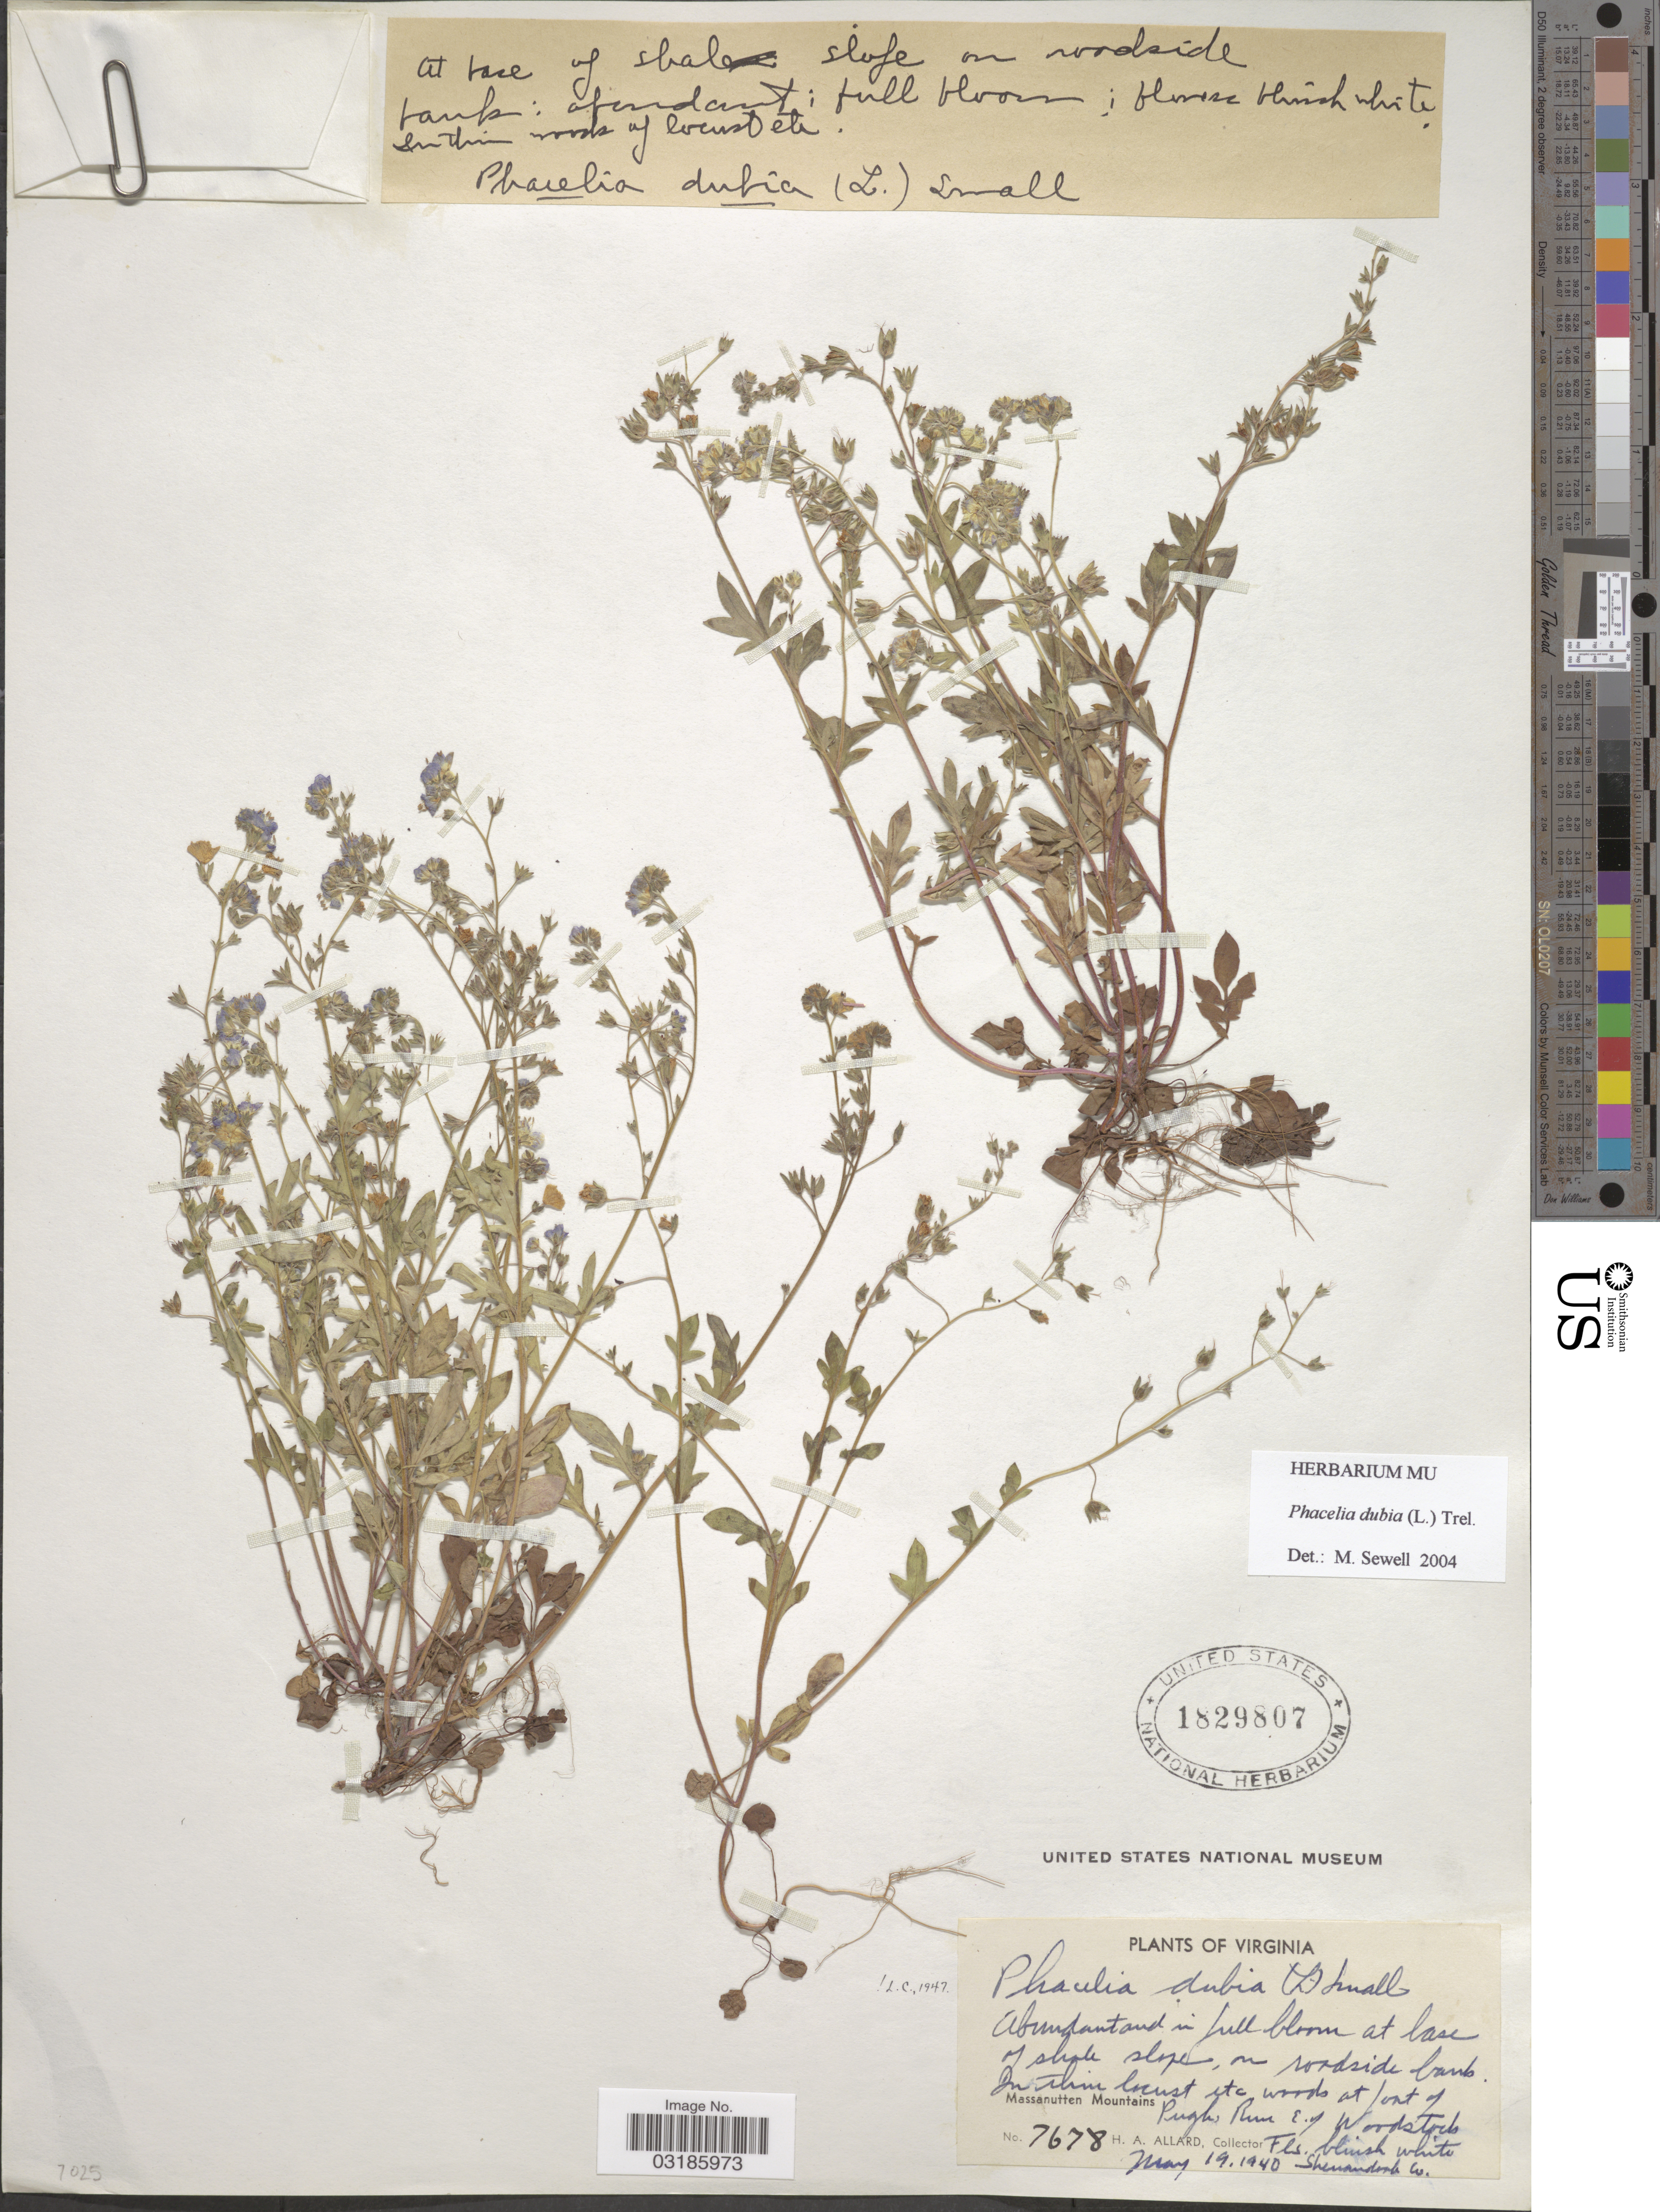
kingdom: Plantae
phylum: Tracheophyta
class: Magnoliopsida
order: Boraginales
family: Hydrophyllaceae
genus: Phacelia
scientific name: Phacelia dubia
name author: (L.) Trel.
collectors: H. A. Allard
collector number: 7678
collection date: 1940-05-19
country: United States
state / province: Virginia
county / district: Shenandoah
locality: A foot of Pugh, River E.of. Woodstock. Massanutten Mountains.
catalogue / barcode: US 1829807